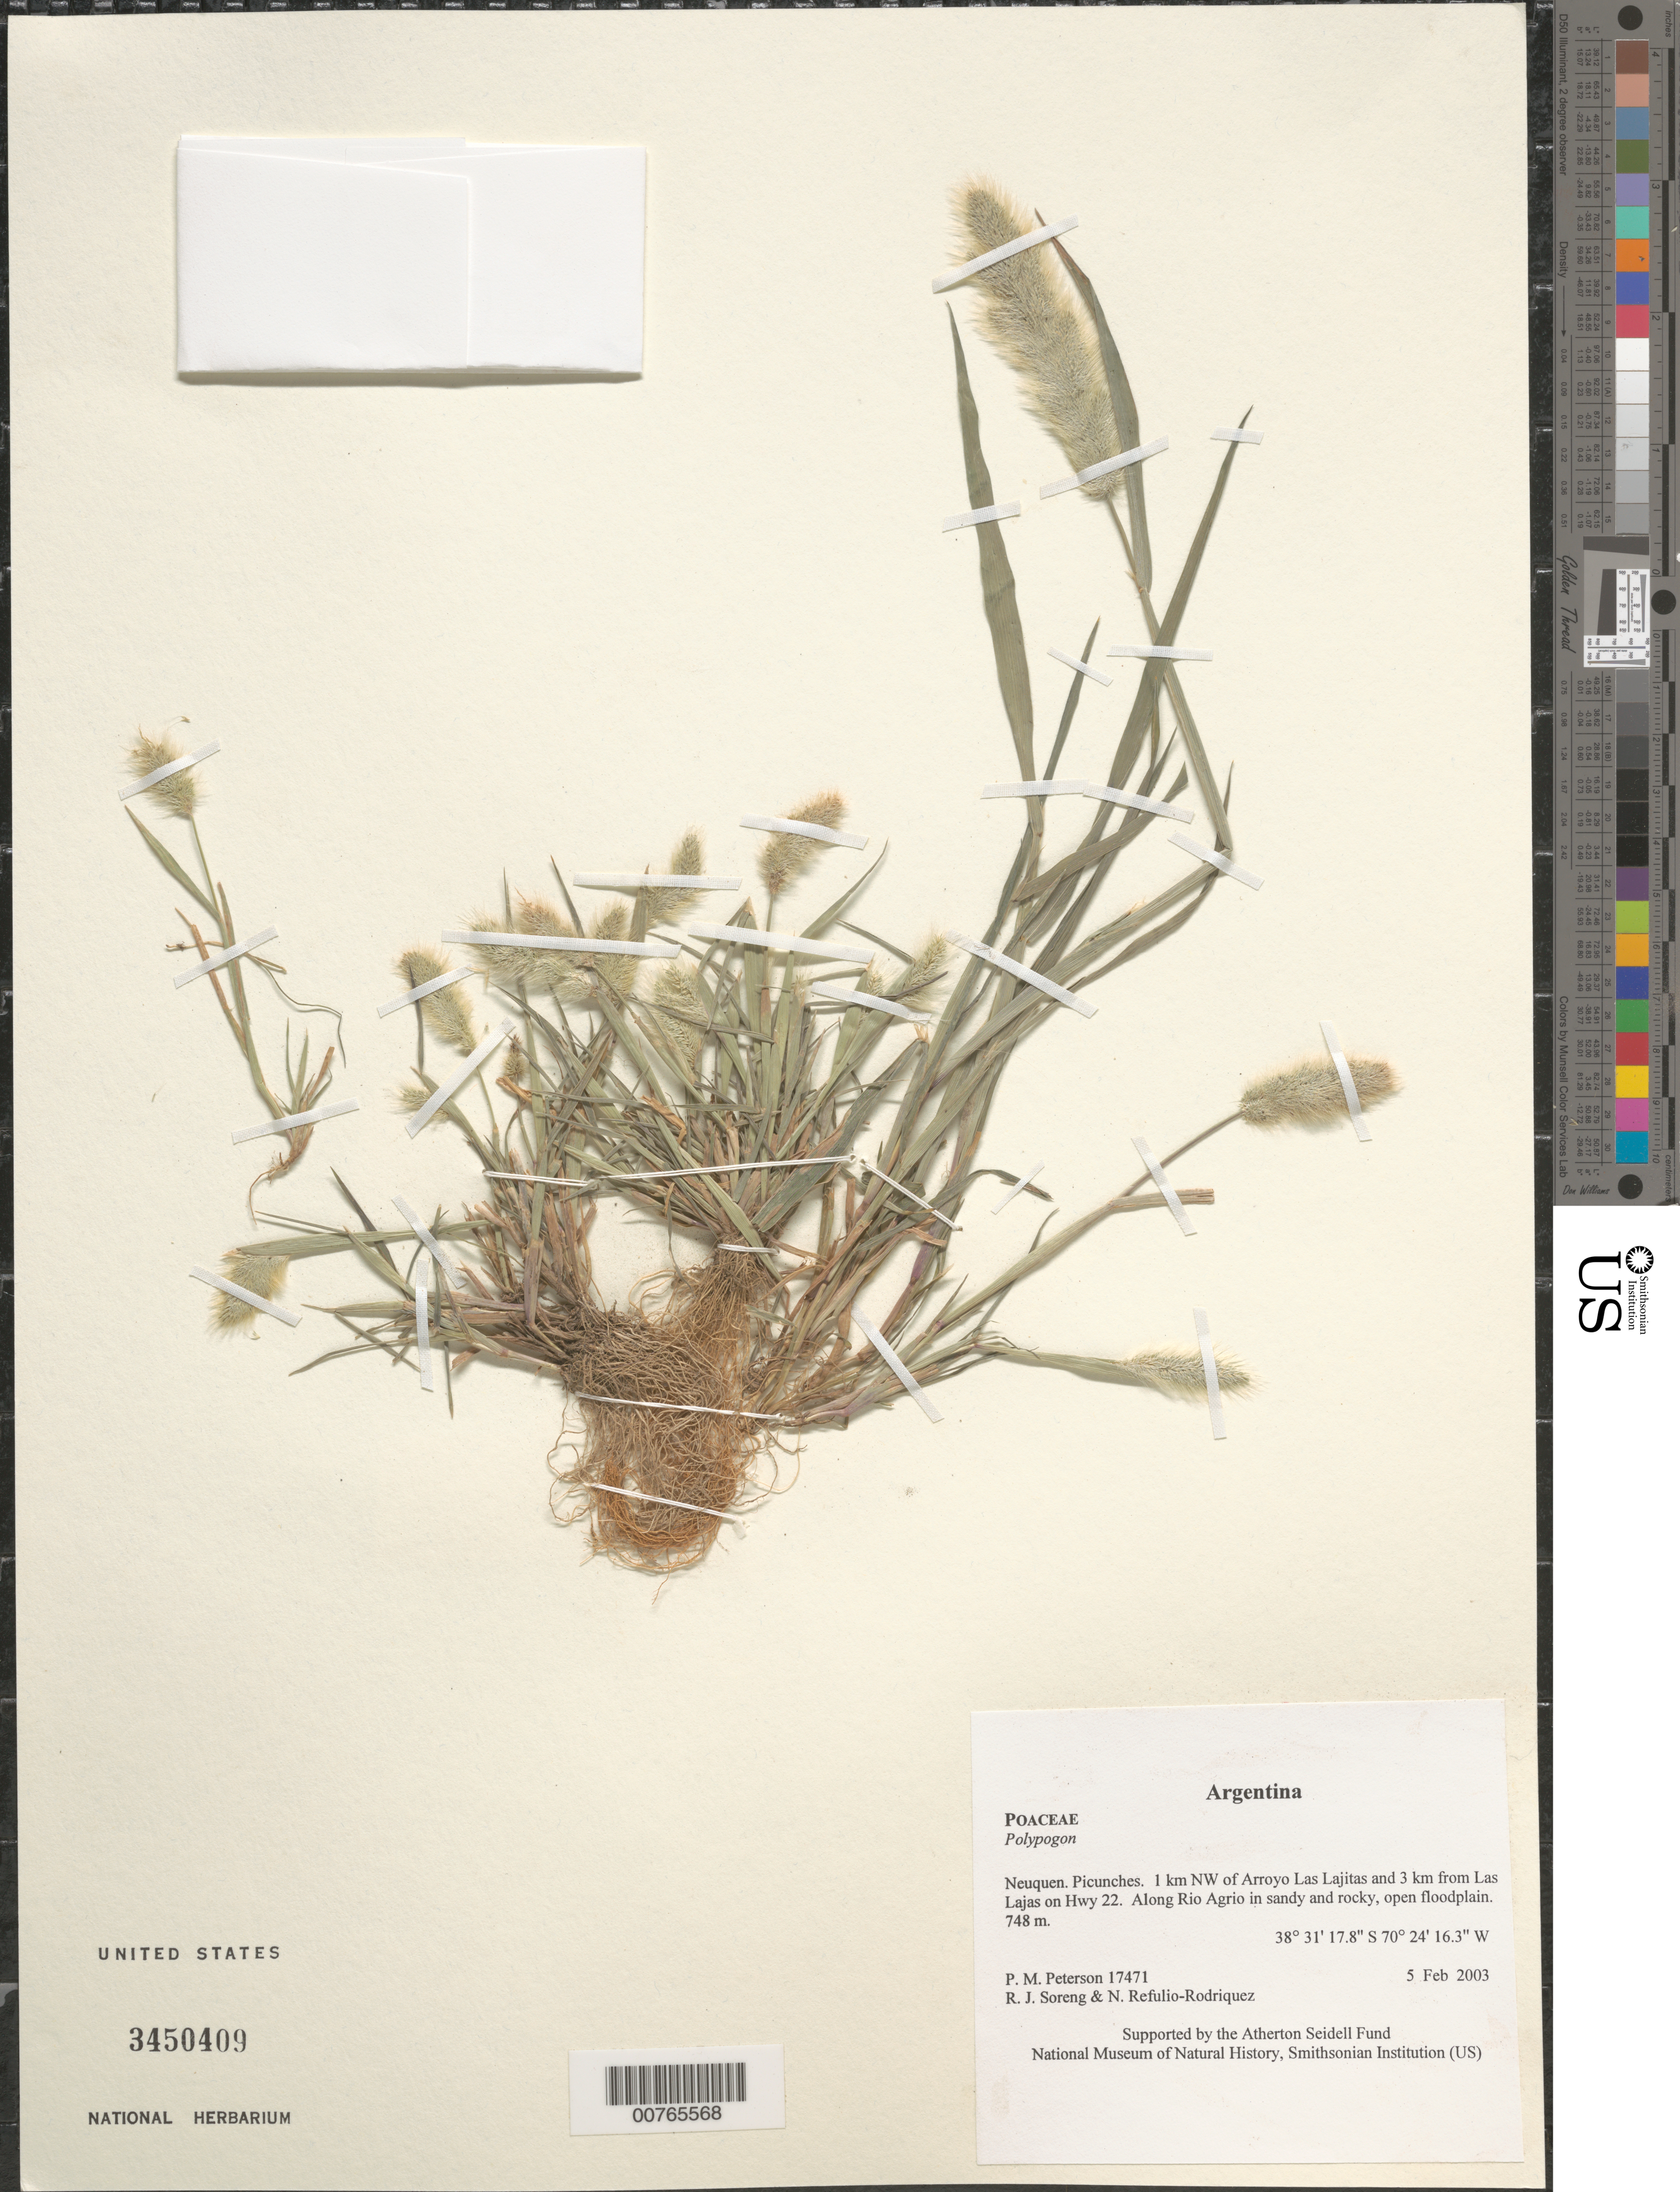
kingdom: Plantae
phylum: Tracheophyta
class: Liliopsida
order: Poales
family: Poaceae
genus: Polypogon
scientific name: Polypogon sp.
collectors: P. M. Peterson, R. J. Soreng & N. Refulio-Rodríguez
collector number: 17471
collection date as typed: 05 Feb 2003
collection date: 2003-02-05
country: Argentina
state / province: Neuquen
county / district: Picunches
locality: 1 km NW of Arroyo Las Lajitas and 3 km from Las Lajas on Hwy 22. Along Rio Agrio in sandy and rocky, open floodplain.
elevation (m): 748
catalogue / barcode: US 3450409